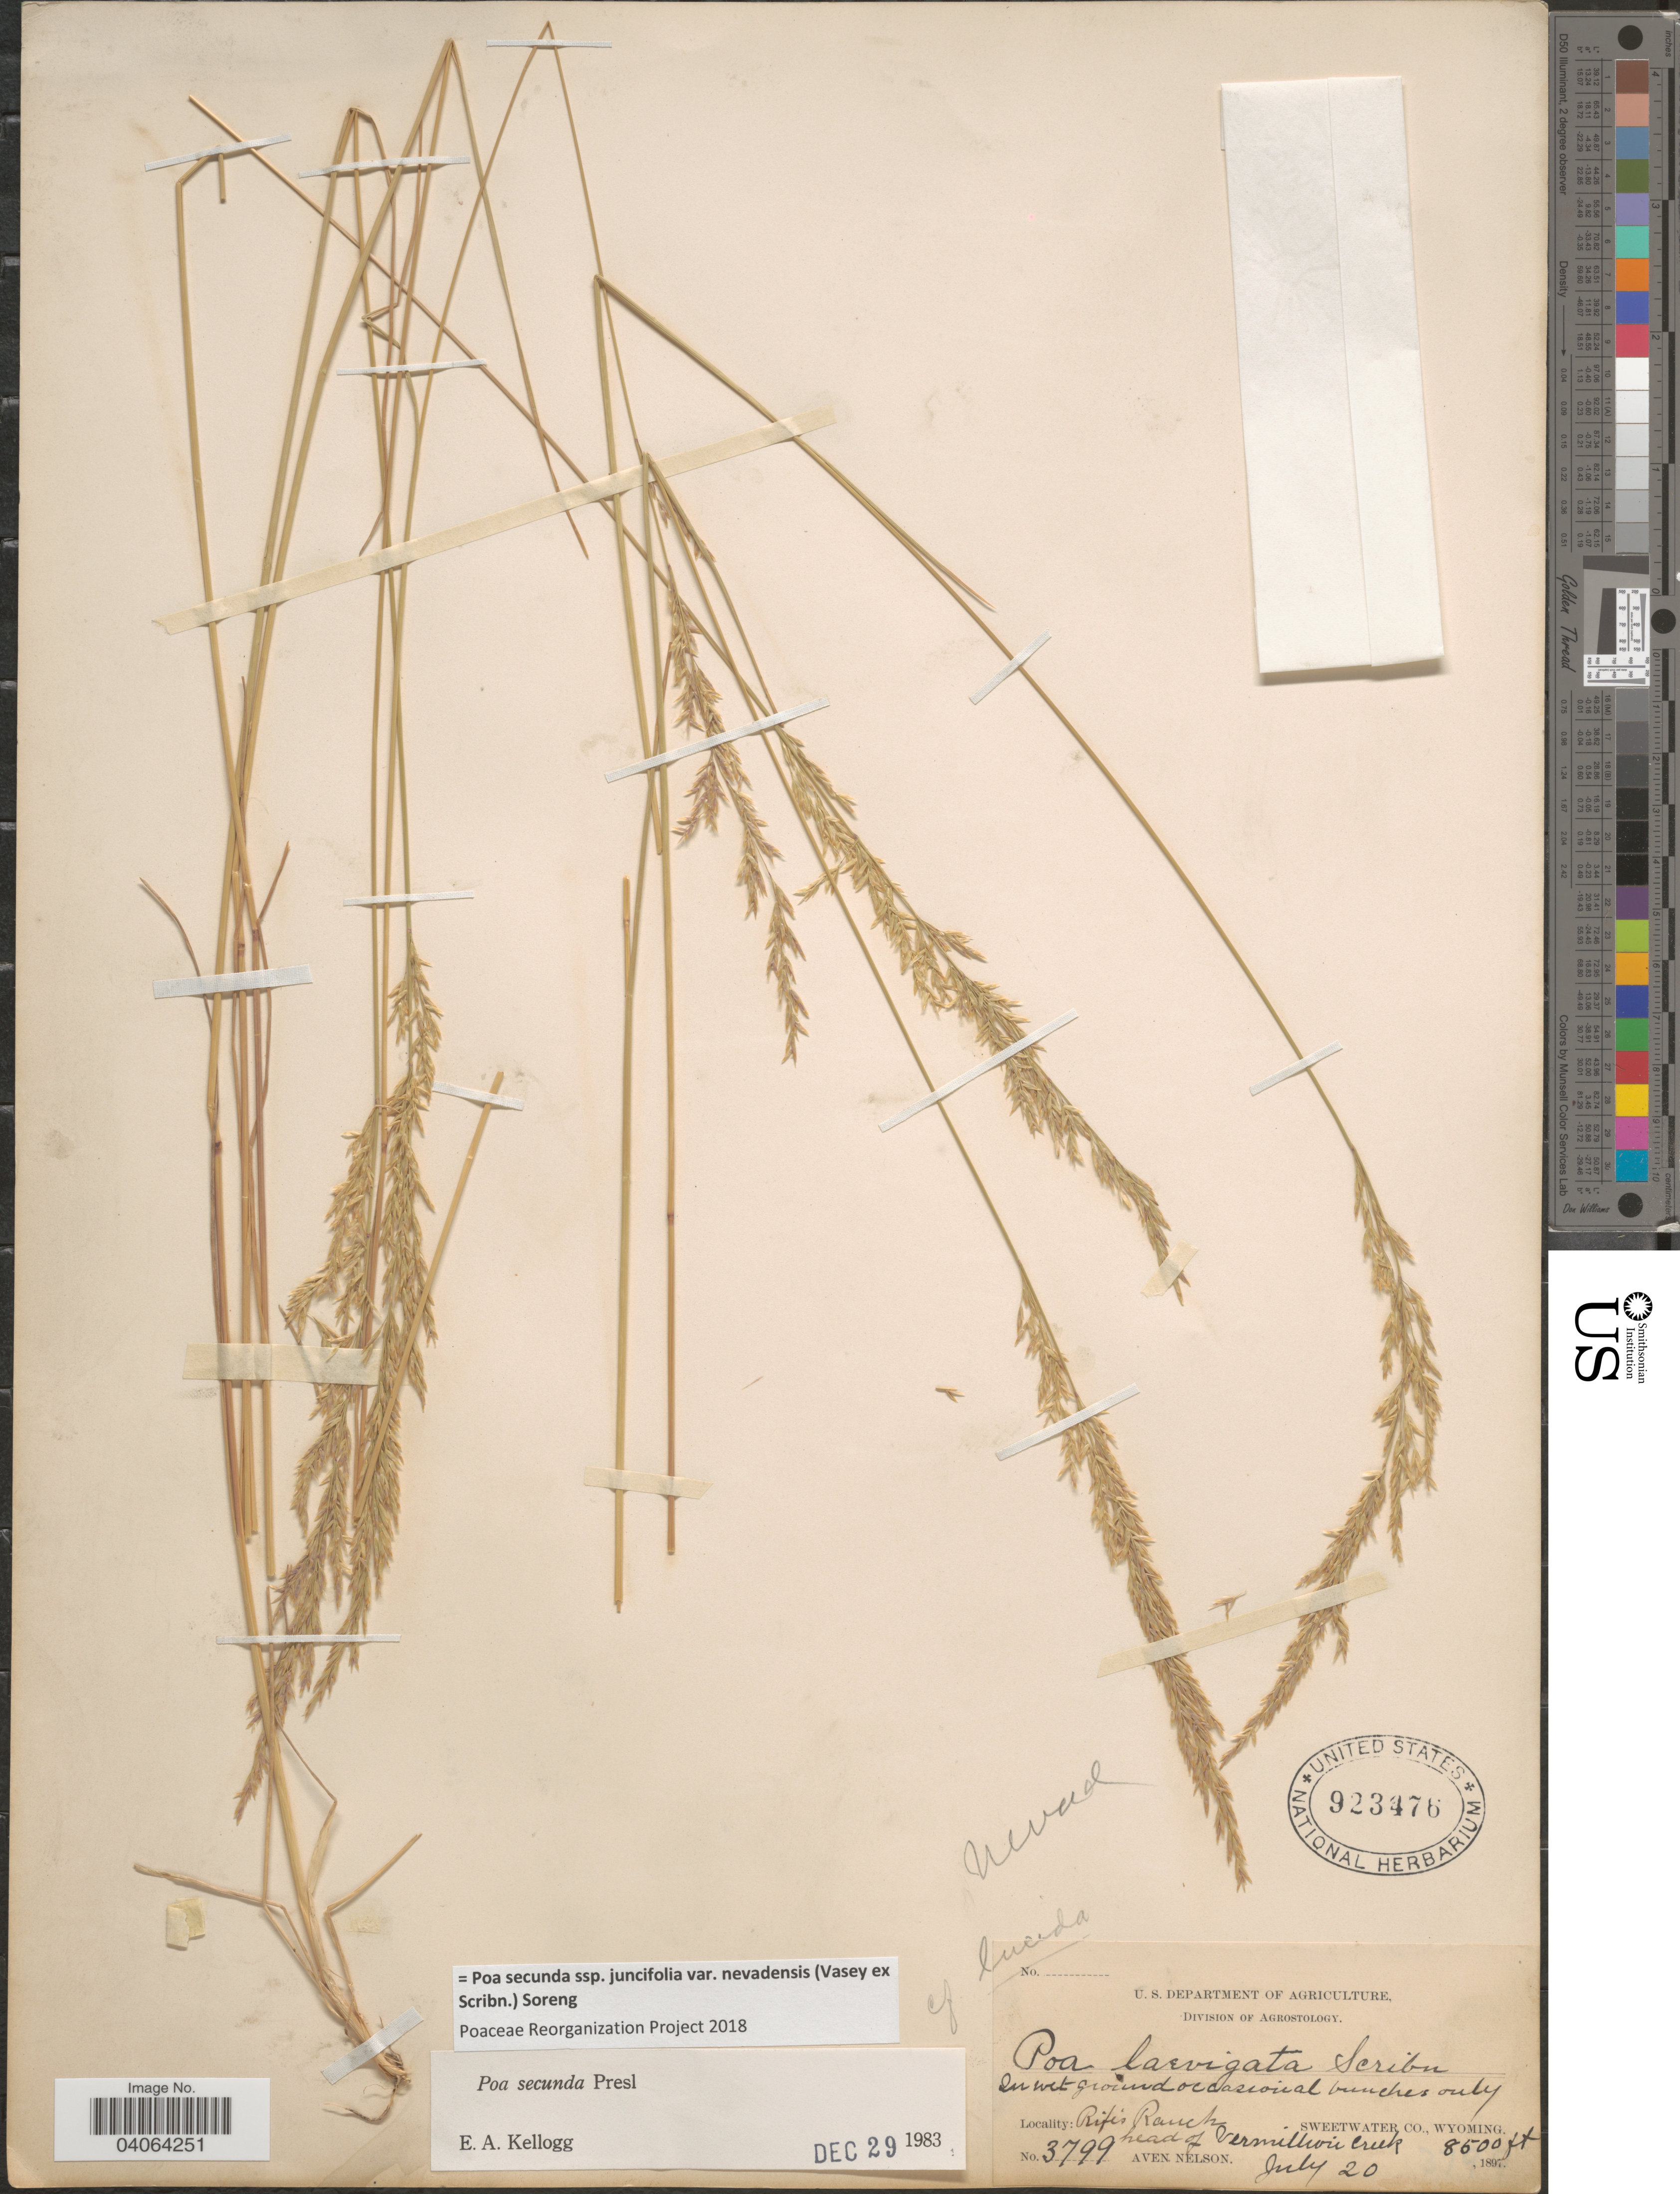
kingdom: Plantae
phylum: Tracheophyta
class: Liliopsida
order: Poales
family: Poaceae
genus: Poa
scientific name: Poa secunda subsp. juncifolia var. nevadensis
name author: (Vasey ex Scribn.) Soreng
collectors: A. Nelson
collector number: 3799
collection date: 1897-07-20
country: United States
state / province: Wyoming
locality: Rife's Ranch head of Vermillion Creek. Sweetwater Co.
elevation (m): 2591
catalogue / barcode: US 923476